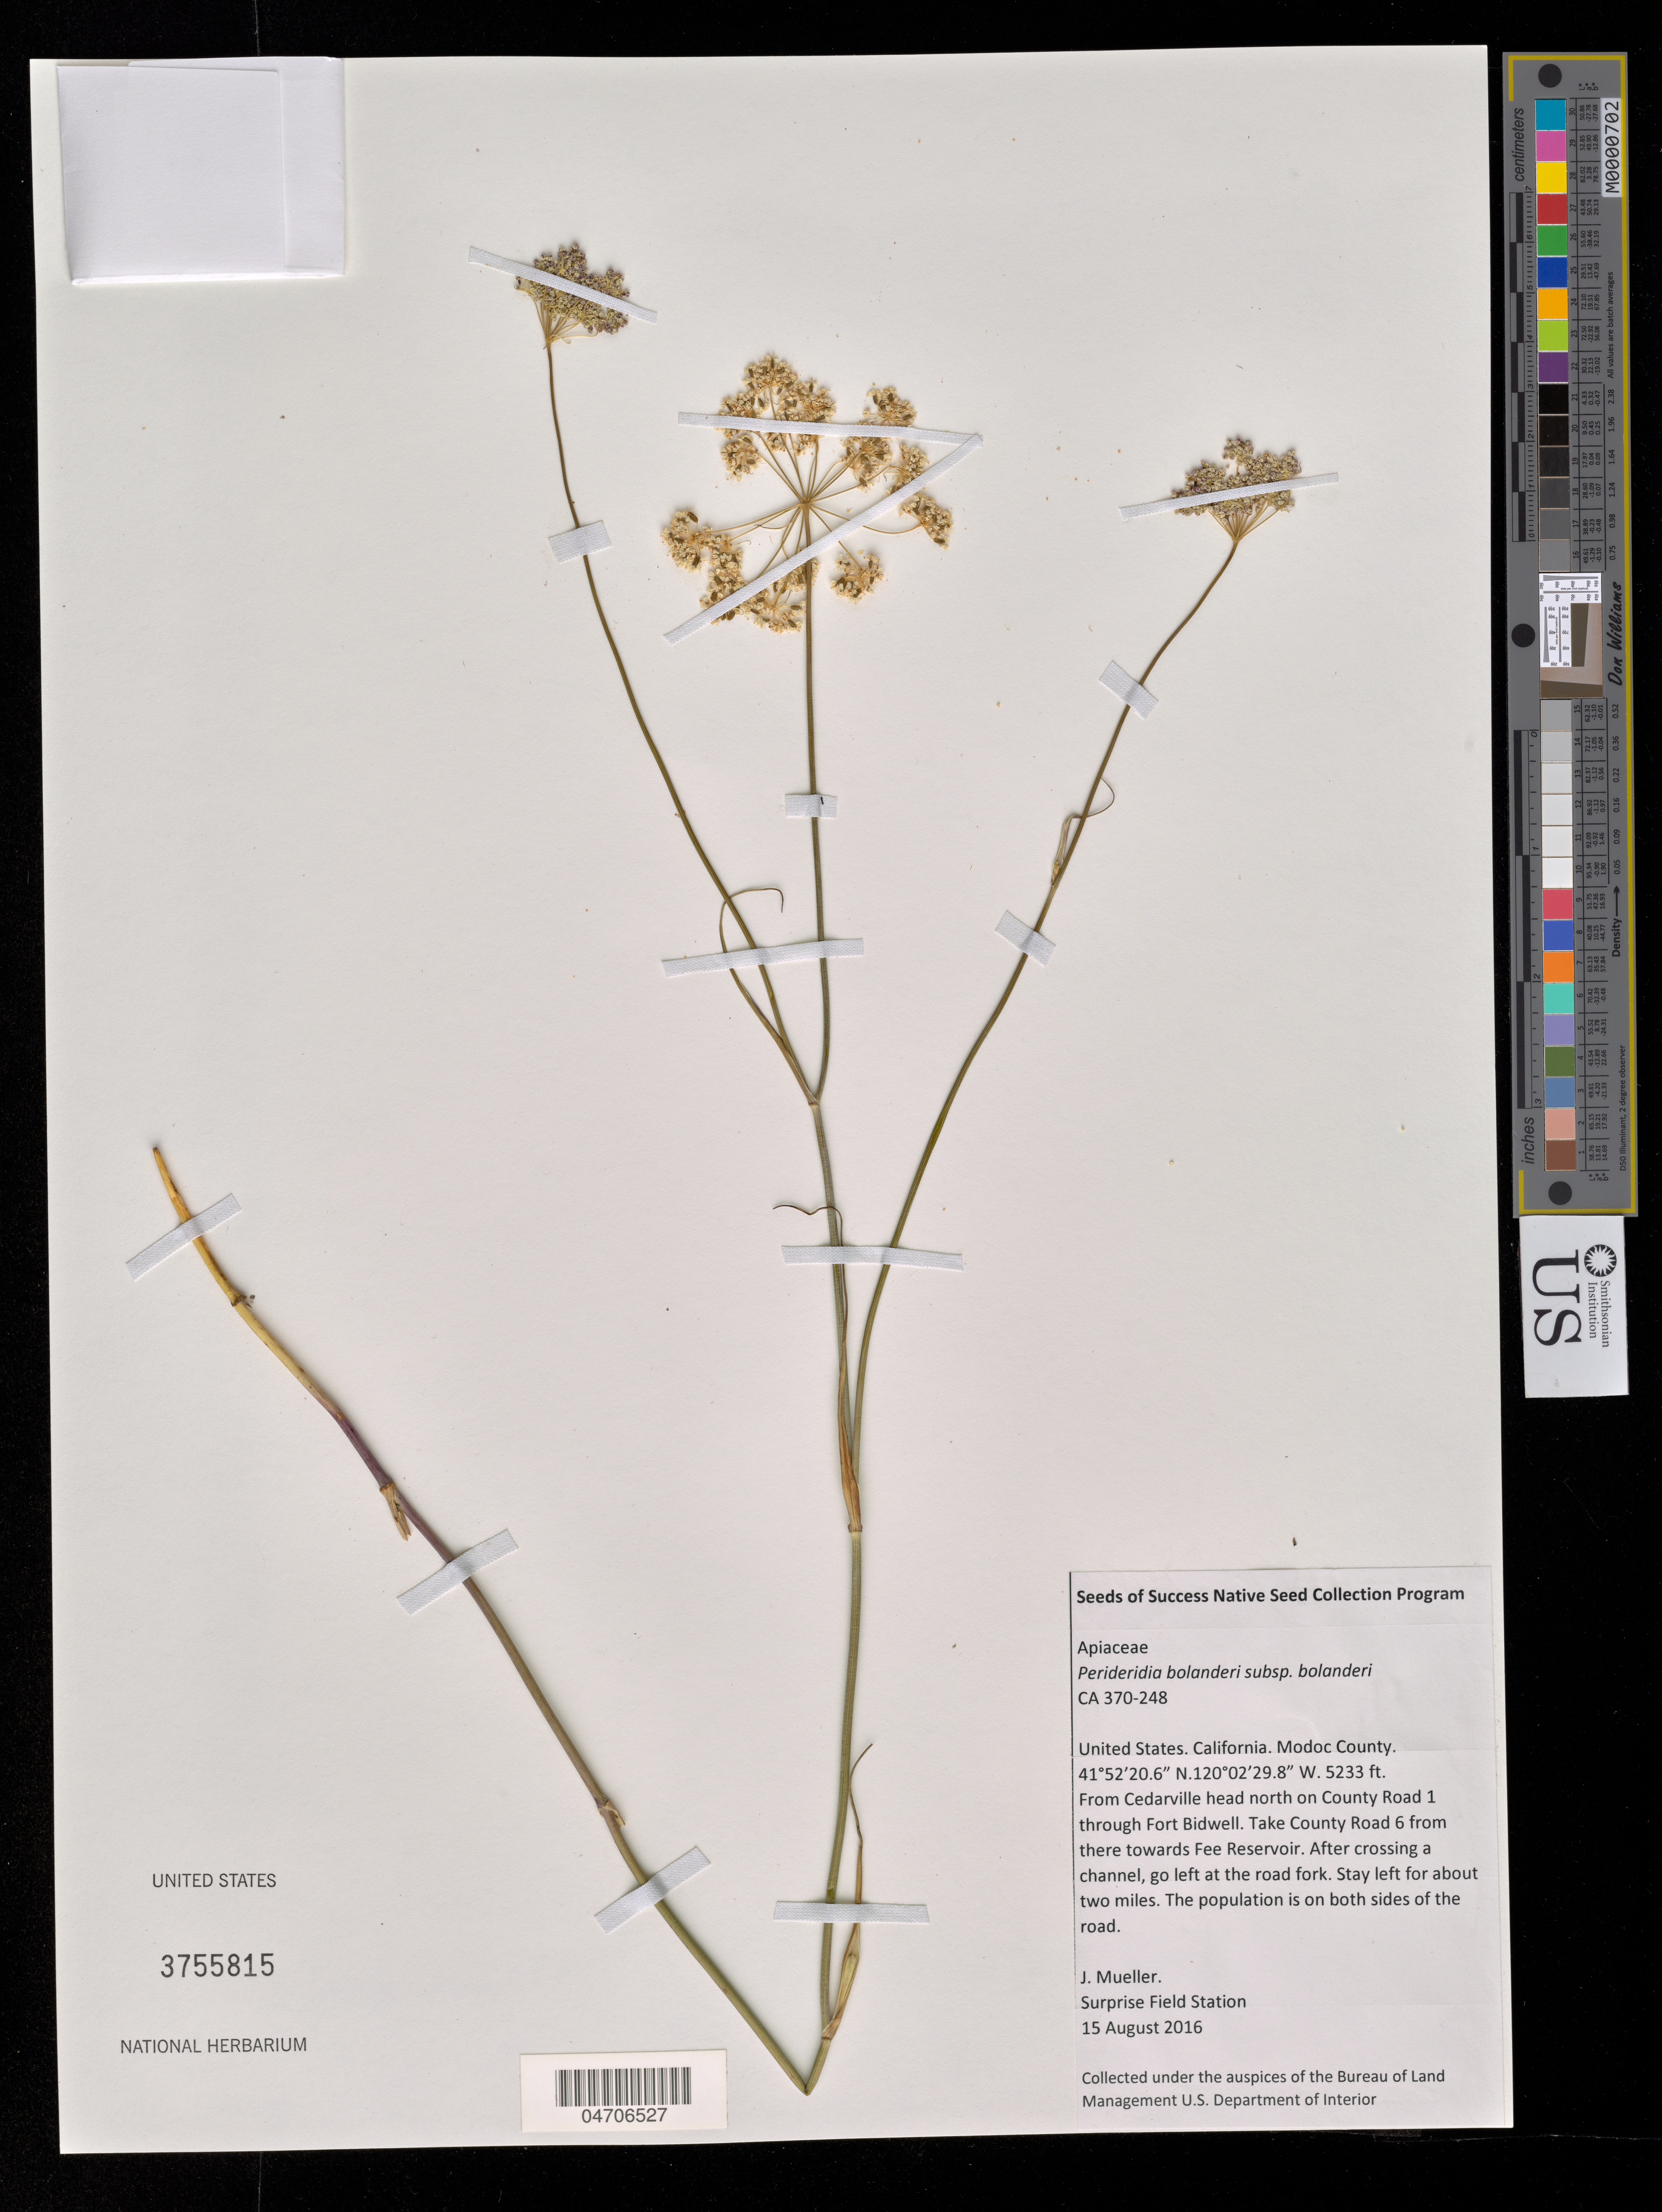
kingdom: Plantae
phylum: Tracheophyta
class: Magnoliopsida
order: Apiales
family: Apiaceae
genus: Perideridia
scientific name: Perideridia bolanderi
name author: A. Nelson & J.F. Macbr.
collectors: J. Mueller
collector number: CA370-248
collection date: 2016-08-15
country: United States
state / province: California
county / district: Washoe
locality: Washoe County. From Cedarville head north on County Road 1 through Fort Bidwell. Take County Road 6 from there towards Fee Reservoir. After crossing a channel, go left at the road fork. Stay left for about two miles.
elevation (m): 1595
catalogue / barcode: US 3755815